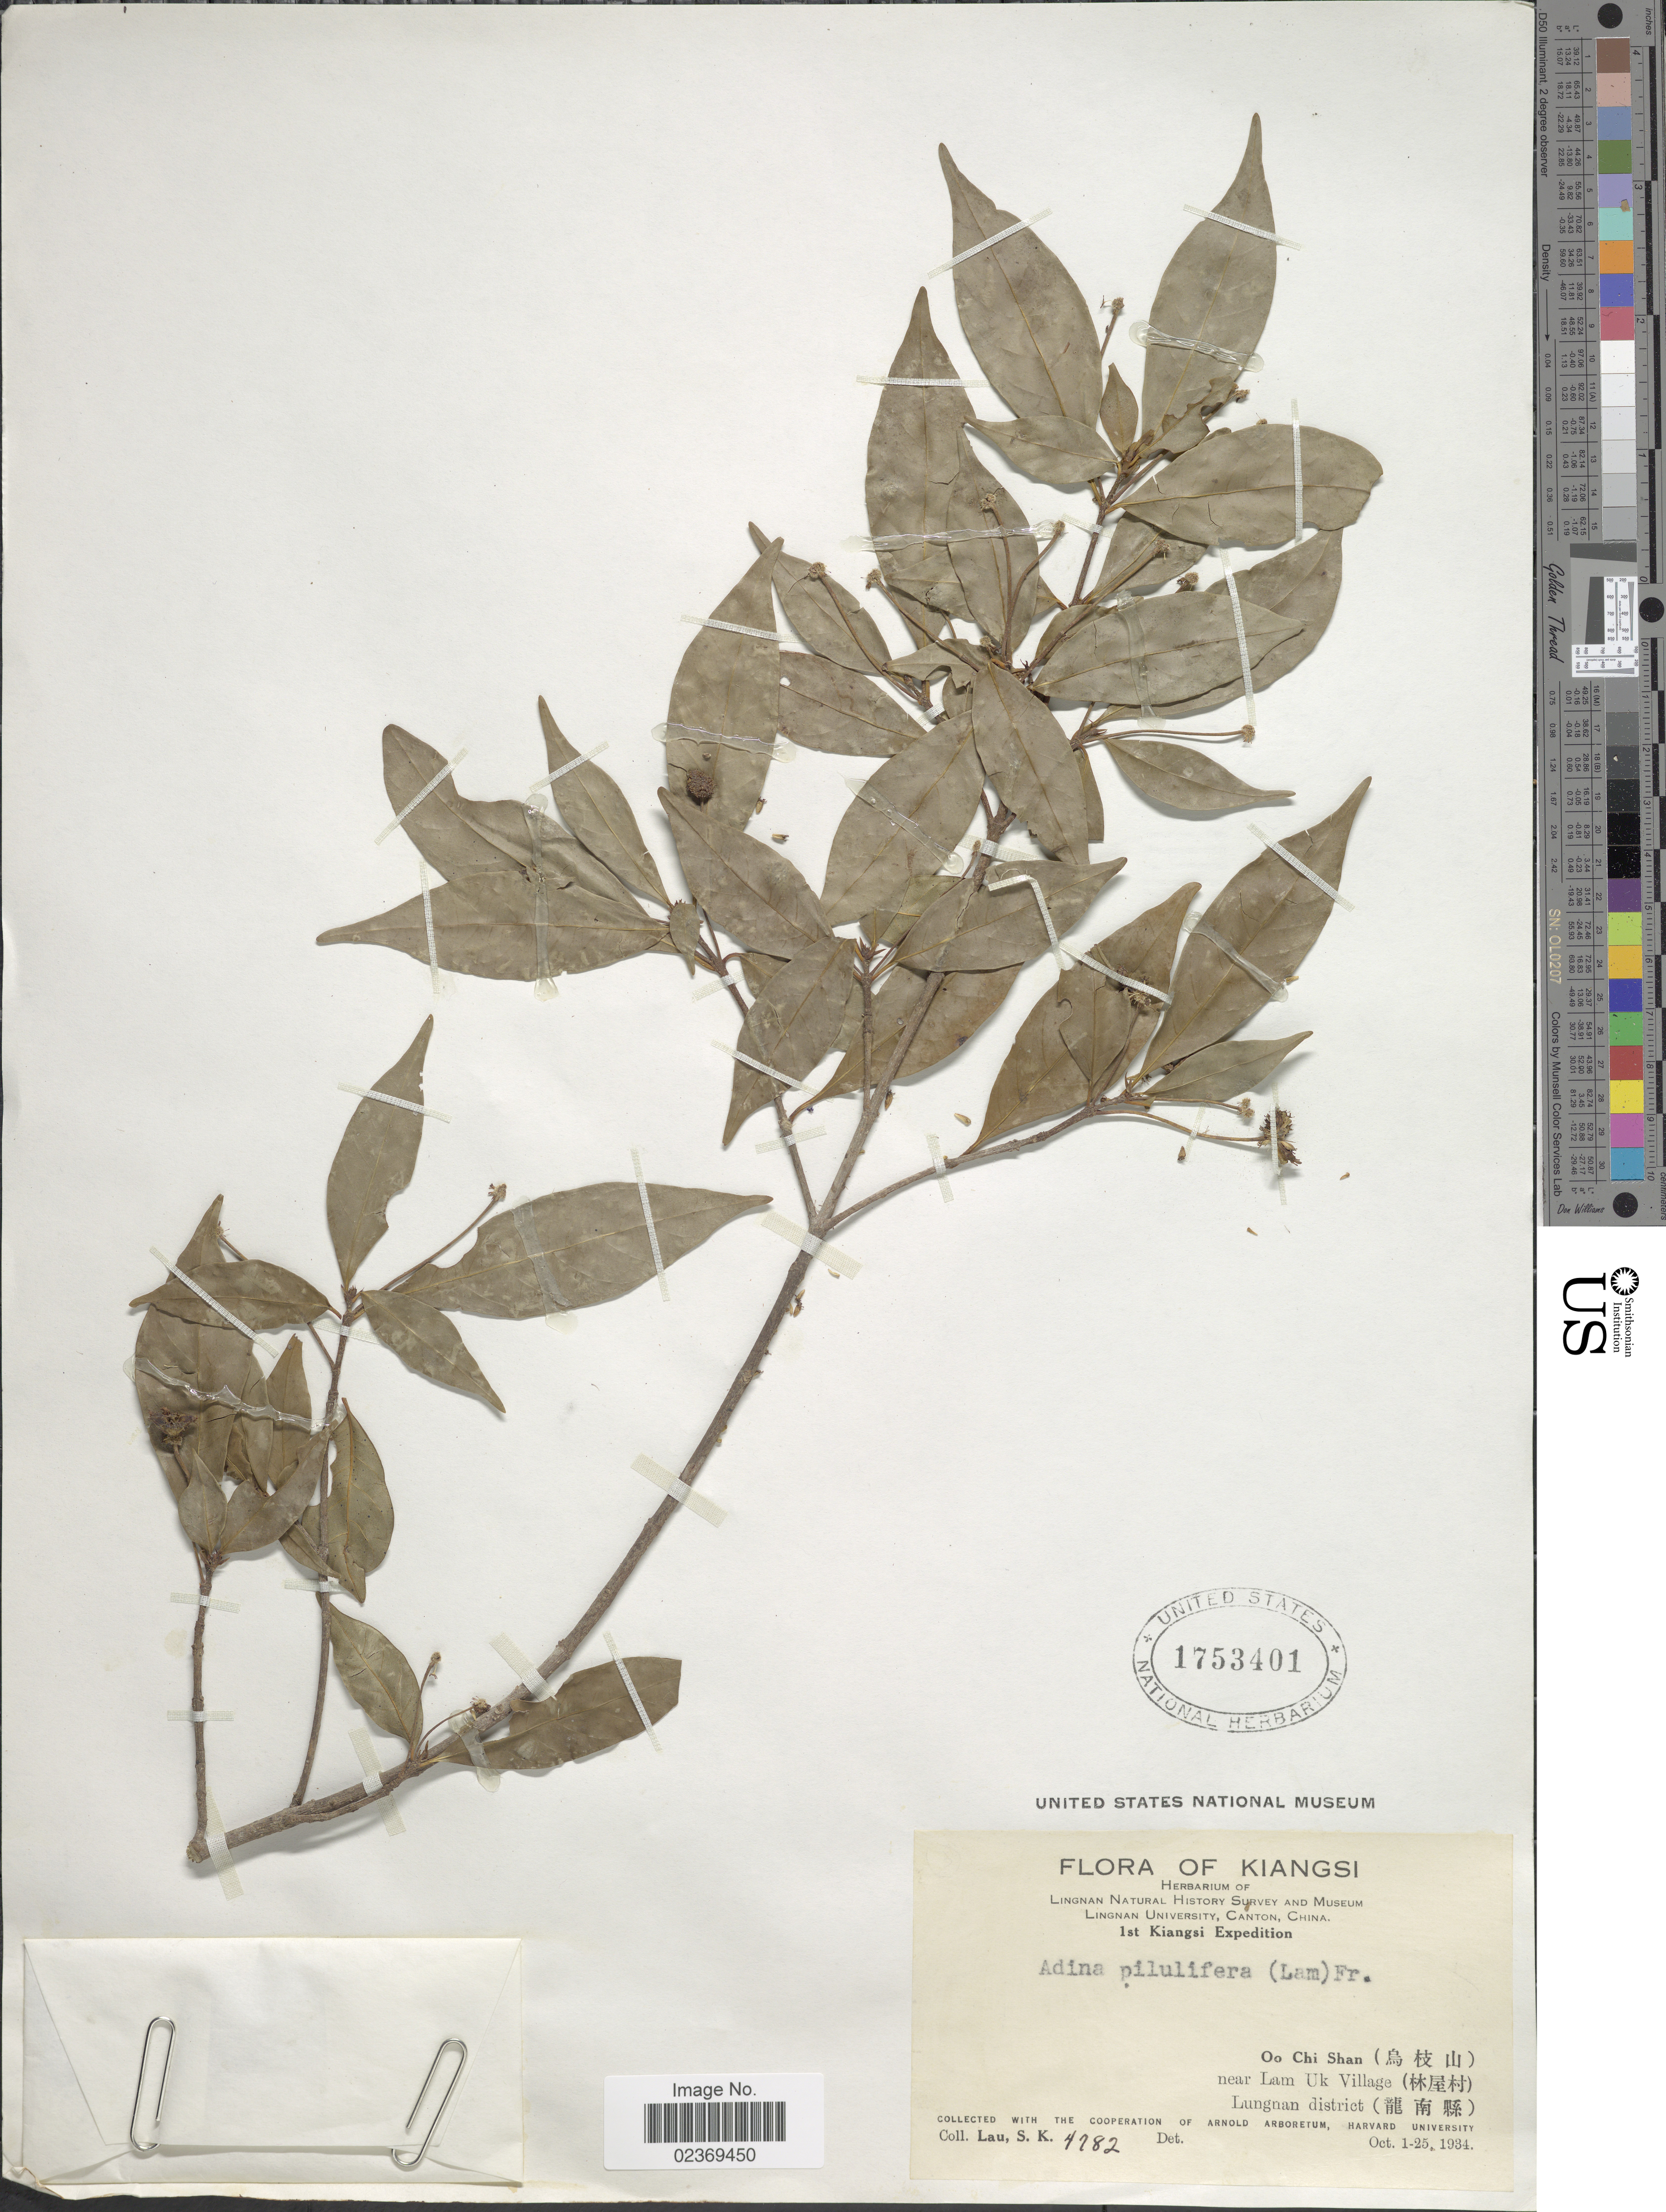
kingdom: Plantae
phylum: Tracheophyta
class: Magnoliopsida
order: Gentianales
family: Rubiaceae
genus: Adina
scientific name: Adina pilulifera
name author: (Lam.) Franch. & Drake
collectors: S. K. Lau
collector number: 4782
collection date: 1934-10-01/1934-10-25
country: China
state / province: Jiangxi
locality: Kiangsi, Oo Chi Shan, near Lam Uk Village, Lungnan district.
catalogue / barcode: US 1753401